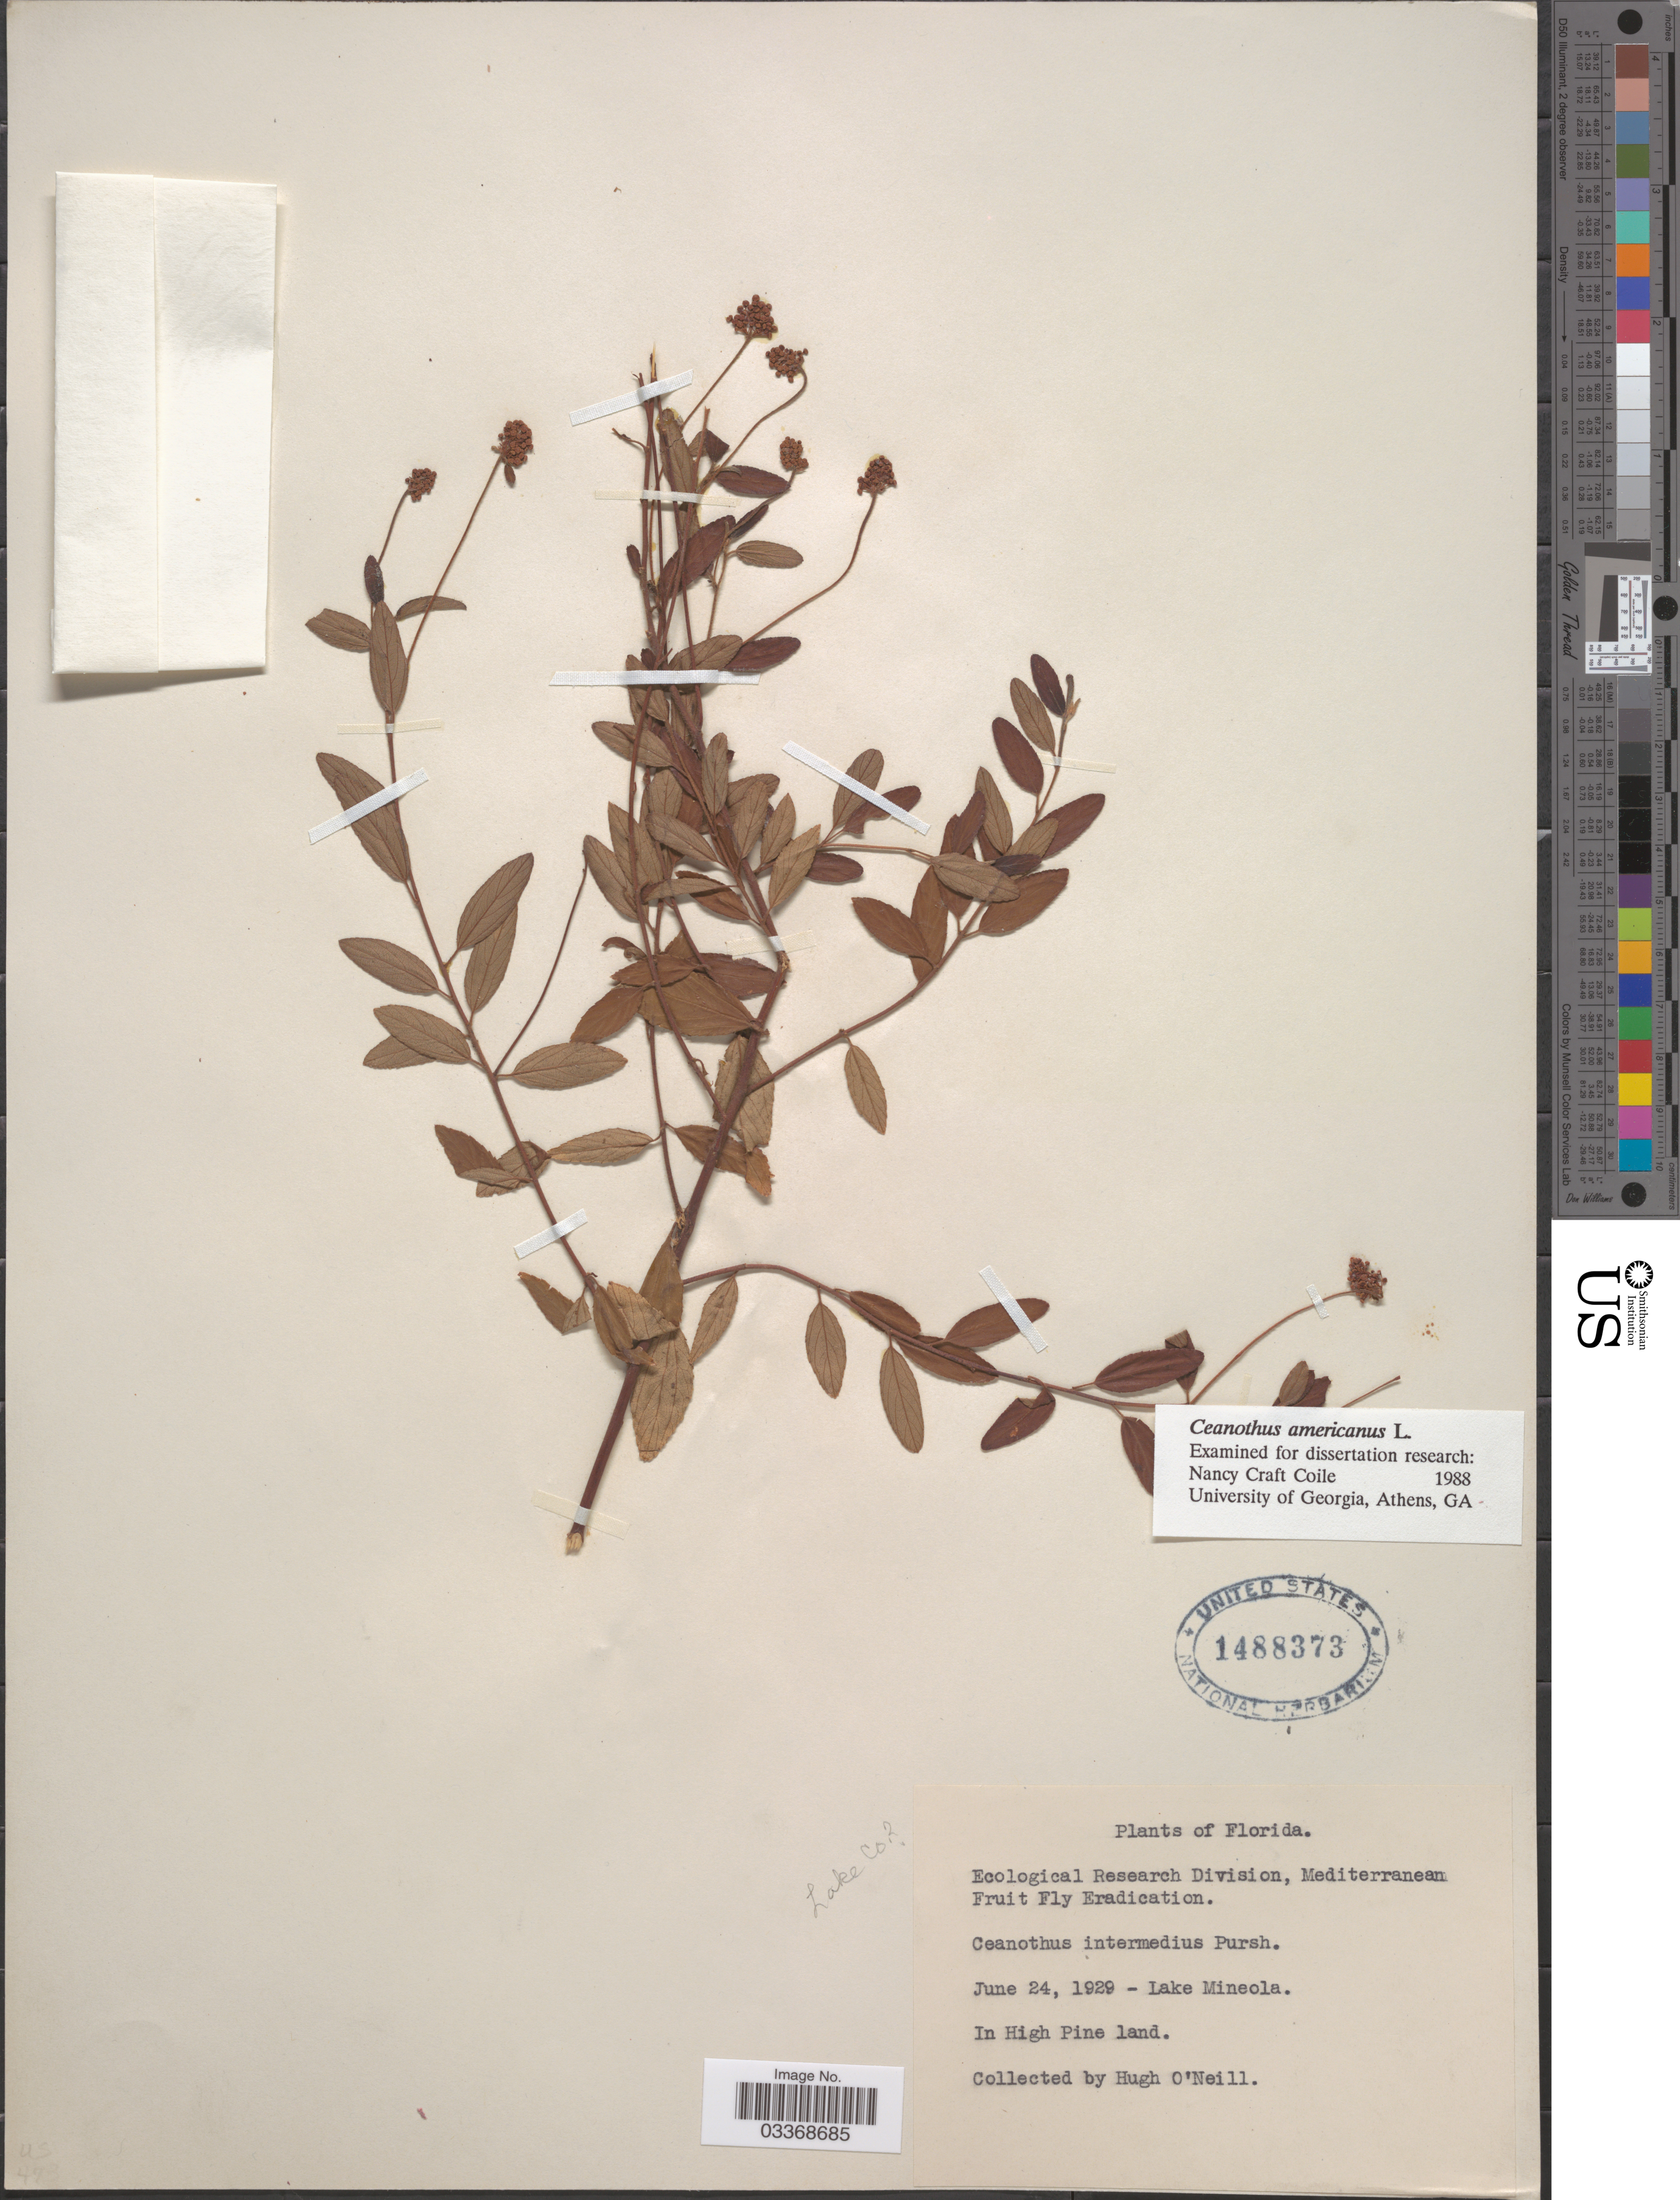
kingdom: Plantae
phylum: Tracheophyta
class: Magnoliopsida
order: Rosales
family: Rhamnaceae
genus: Ceanothus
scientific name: Ceanothus americanus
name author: L.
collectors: H. O'Neill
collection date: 1929-06-24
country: United States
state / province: Florida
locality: Lake Mineola. In High Pine land. Lake Co [unsure placement]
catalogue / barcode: US 1488373